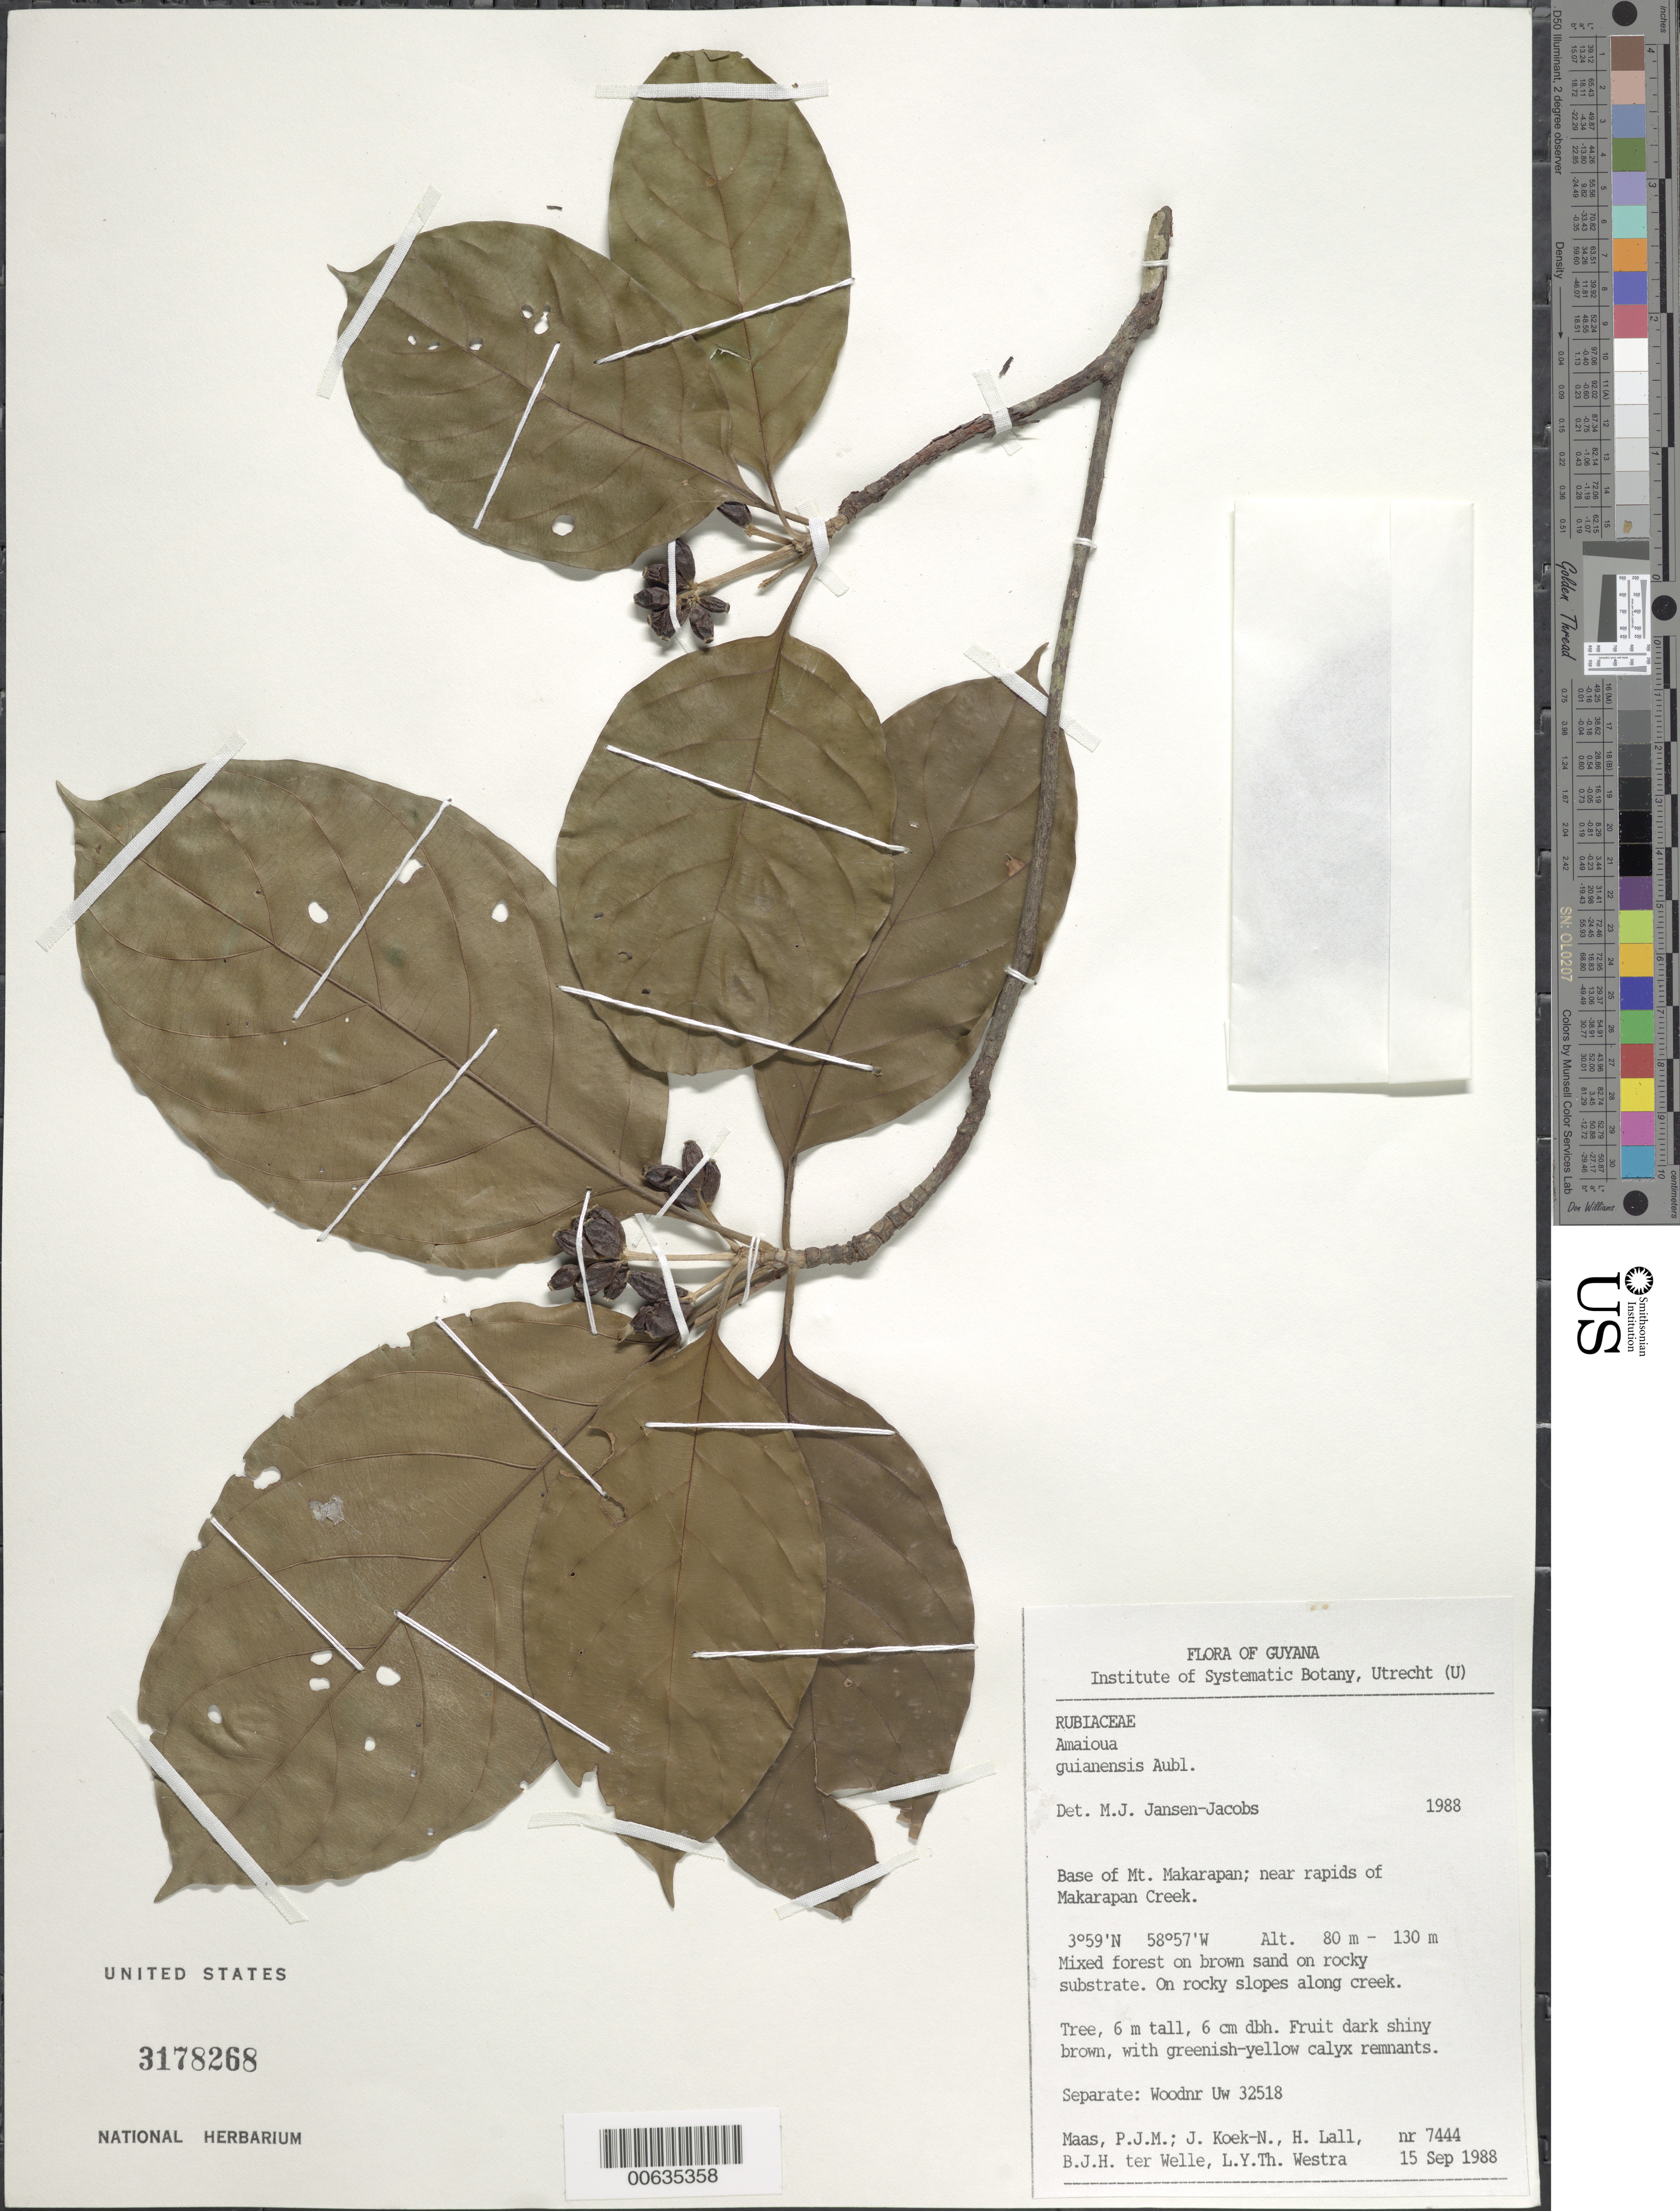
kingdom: Plantae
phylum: Tracheophyta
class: Magnoliopsida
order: Gentianales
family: Rubiaceae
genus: Amaioua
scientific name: Amaioua guianensis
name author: Aubl.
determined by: Jansen-Jacobs, M. J., (U), Nationaal Herbarium Nederland, Utrecht University branch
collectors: P. Maas, J. Koek-Noorman, H. Lall, B. Welle & L. Y. T. Westra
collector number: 7444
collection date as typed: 15-Sep-88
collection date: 1988-09-15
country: Guyana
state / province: U. Takutu-U. Essequibo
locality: Mt. Makarapan, base; near rapids of Makarapan Creek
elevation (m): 80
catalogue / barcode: US 3178268